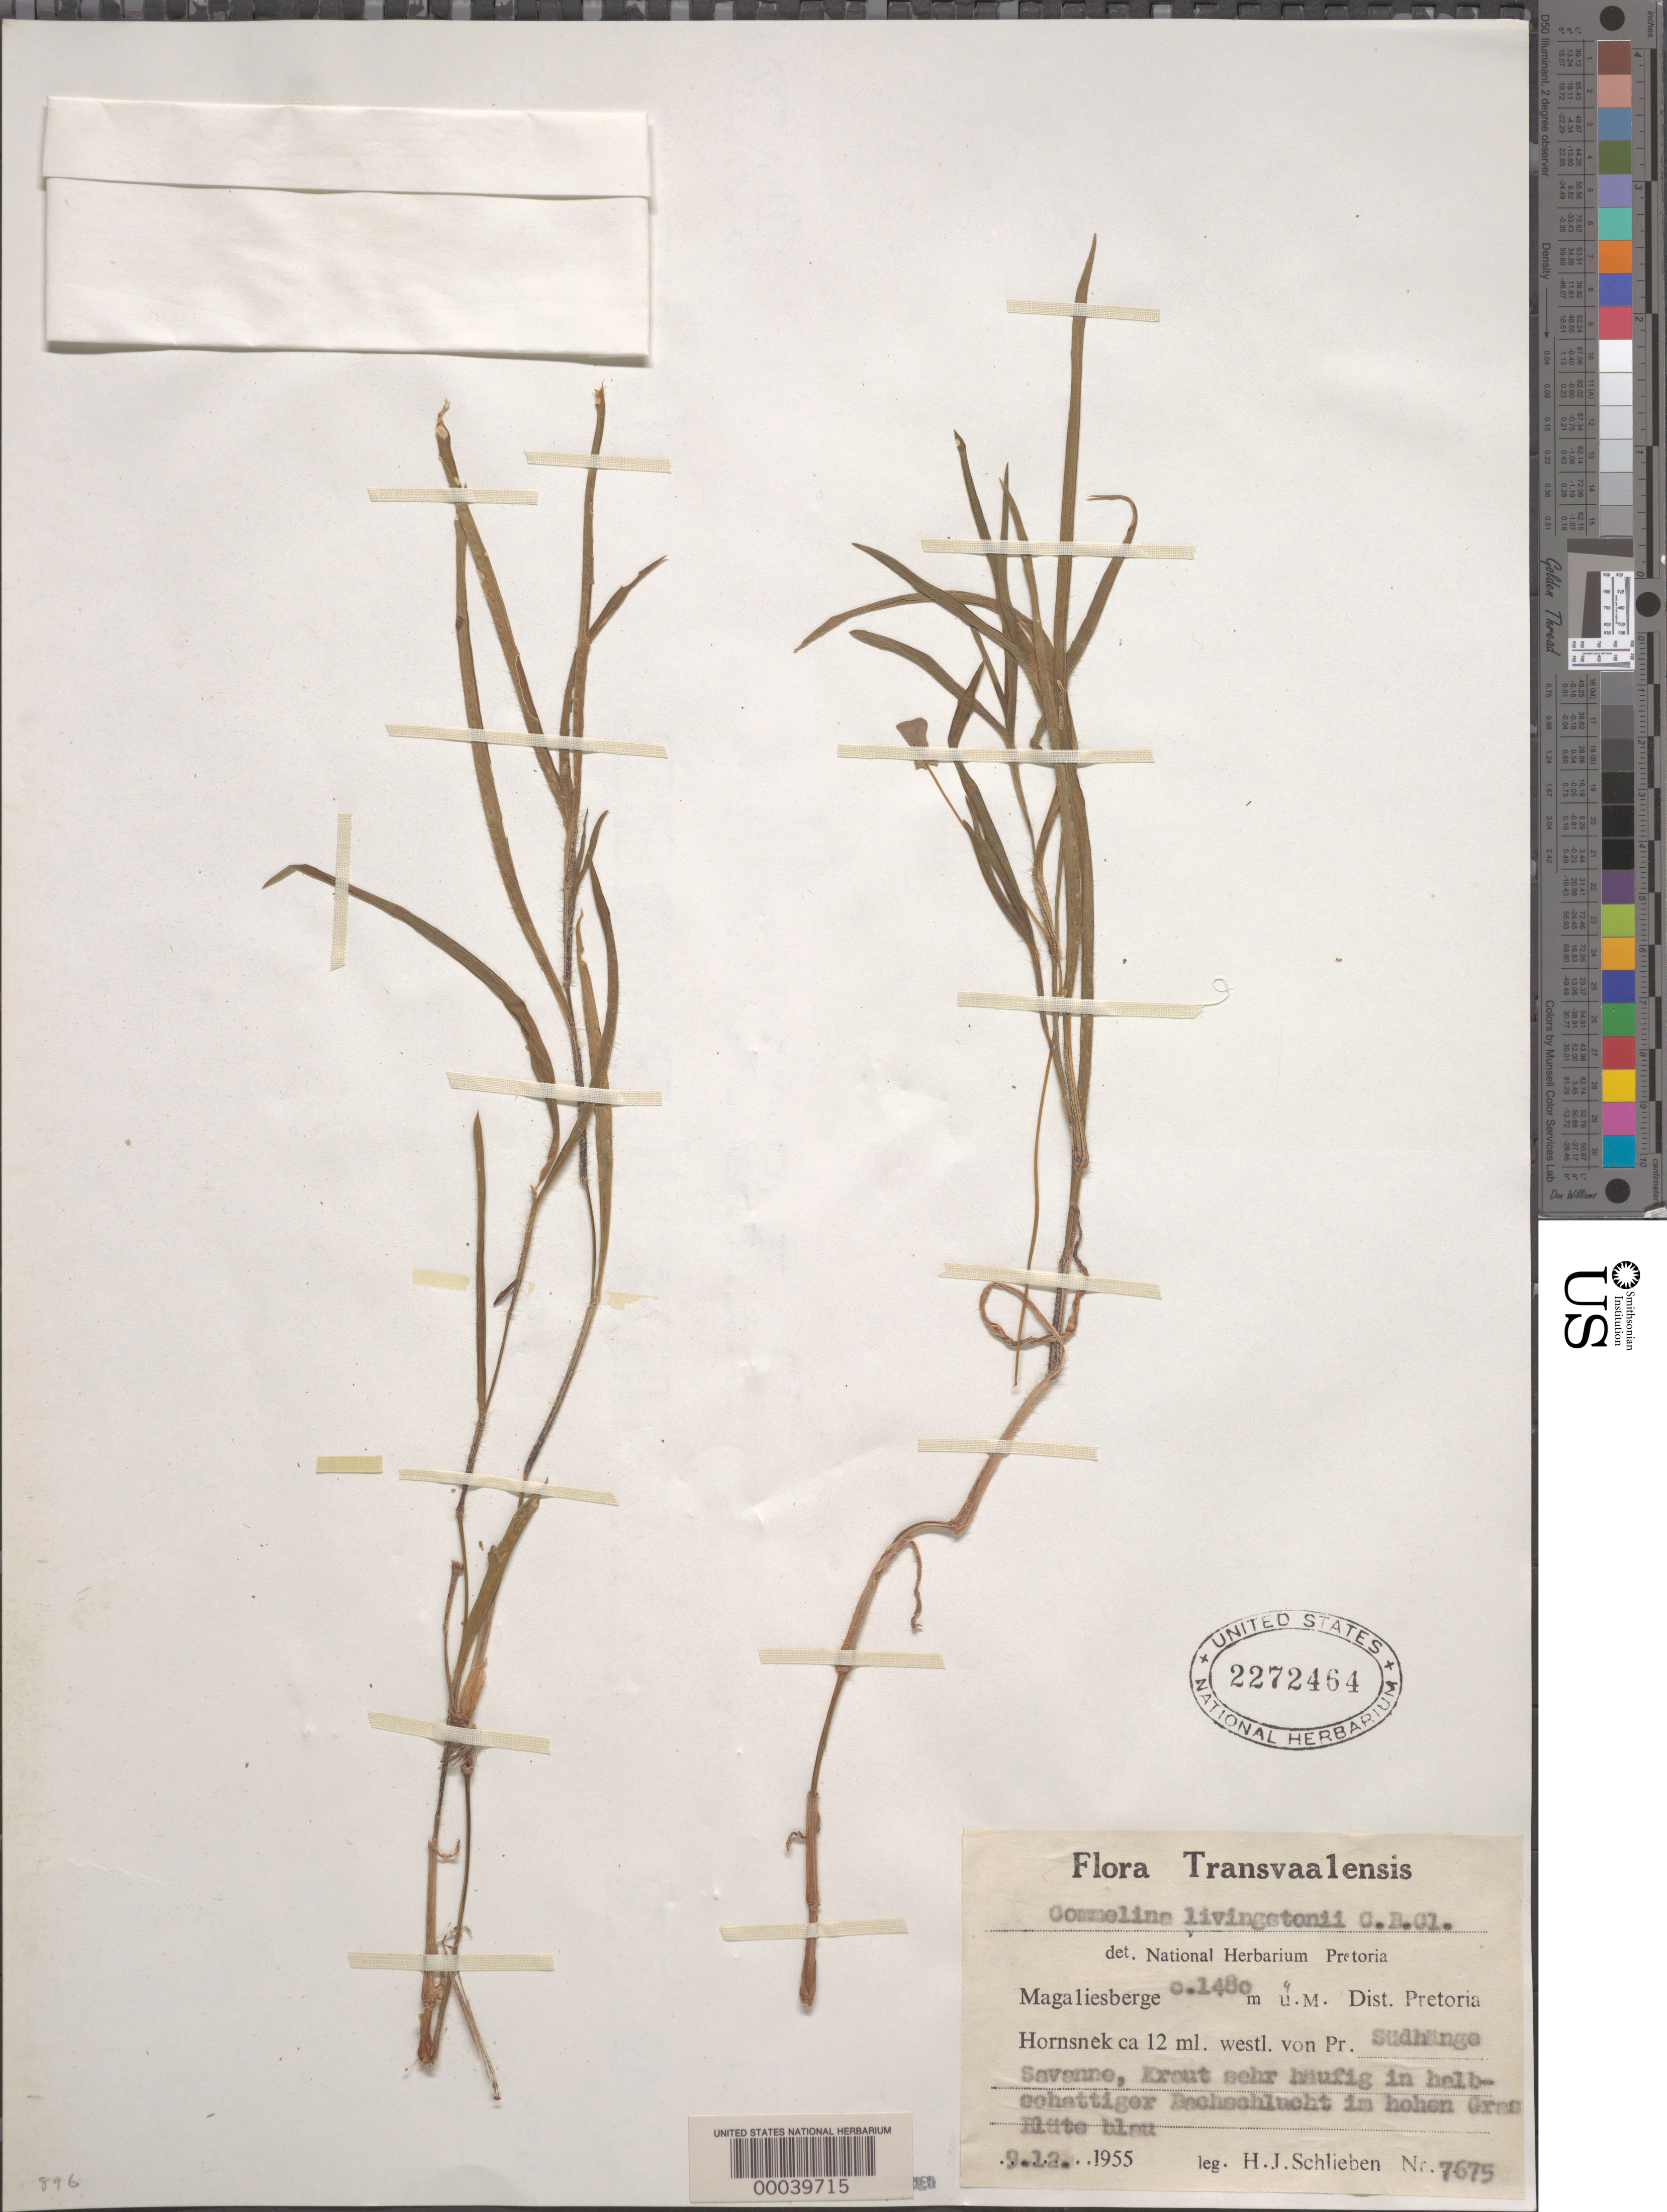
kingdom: Plantae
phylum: Tracheophyta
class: Liliopsida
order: Commelinales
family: Commelinaceae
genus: Commelina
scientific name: Commelina sp.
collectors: H. J. Schlieben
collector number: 7675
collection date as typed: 09 Dec 1955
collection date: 1955-12-09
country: South Africa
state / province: Gauteng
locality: Magaliesberge. Pretoria. Transvaal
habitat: Savanna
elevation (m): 1480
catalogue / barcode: US 2272464